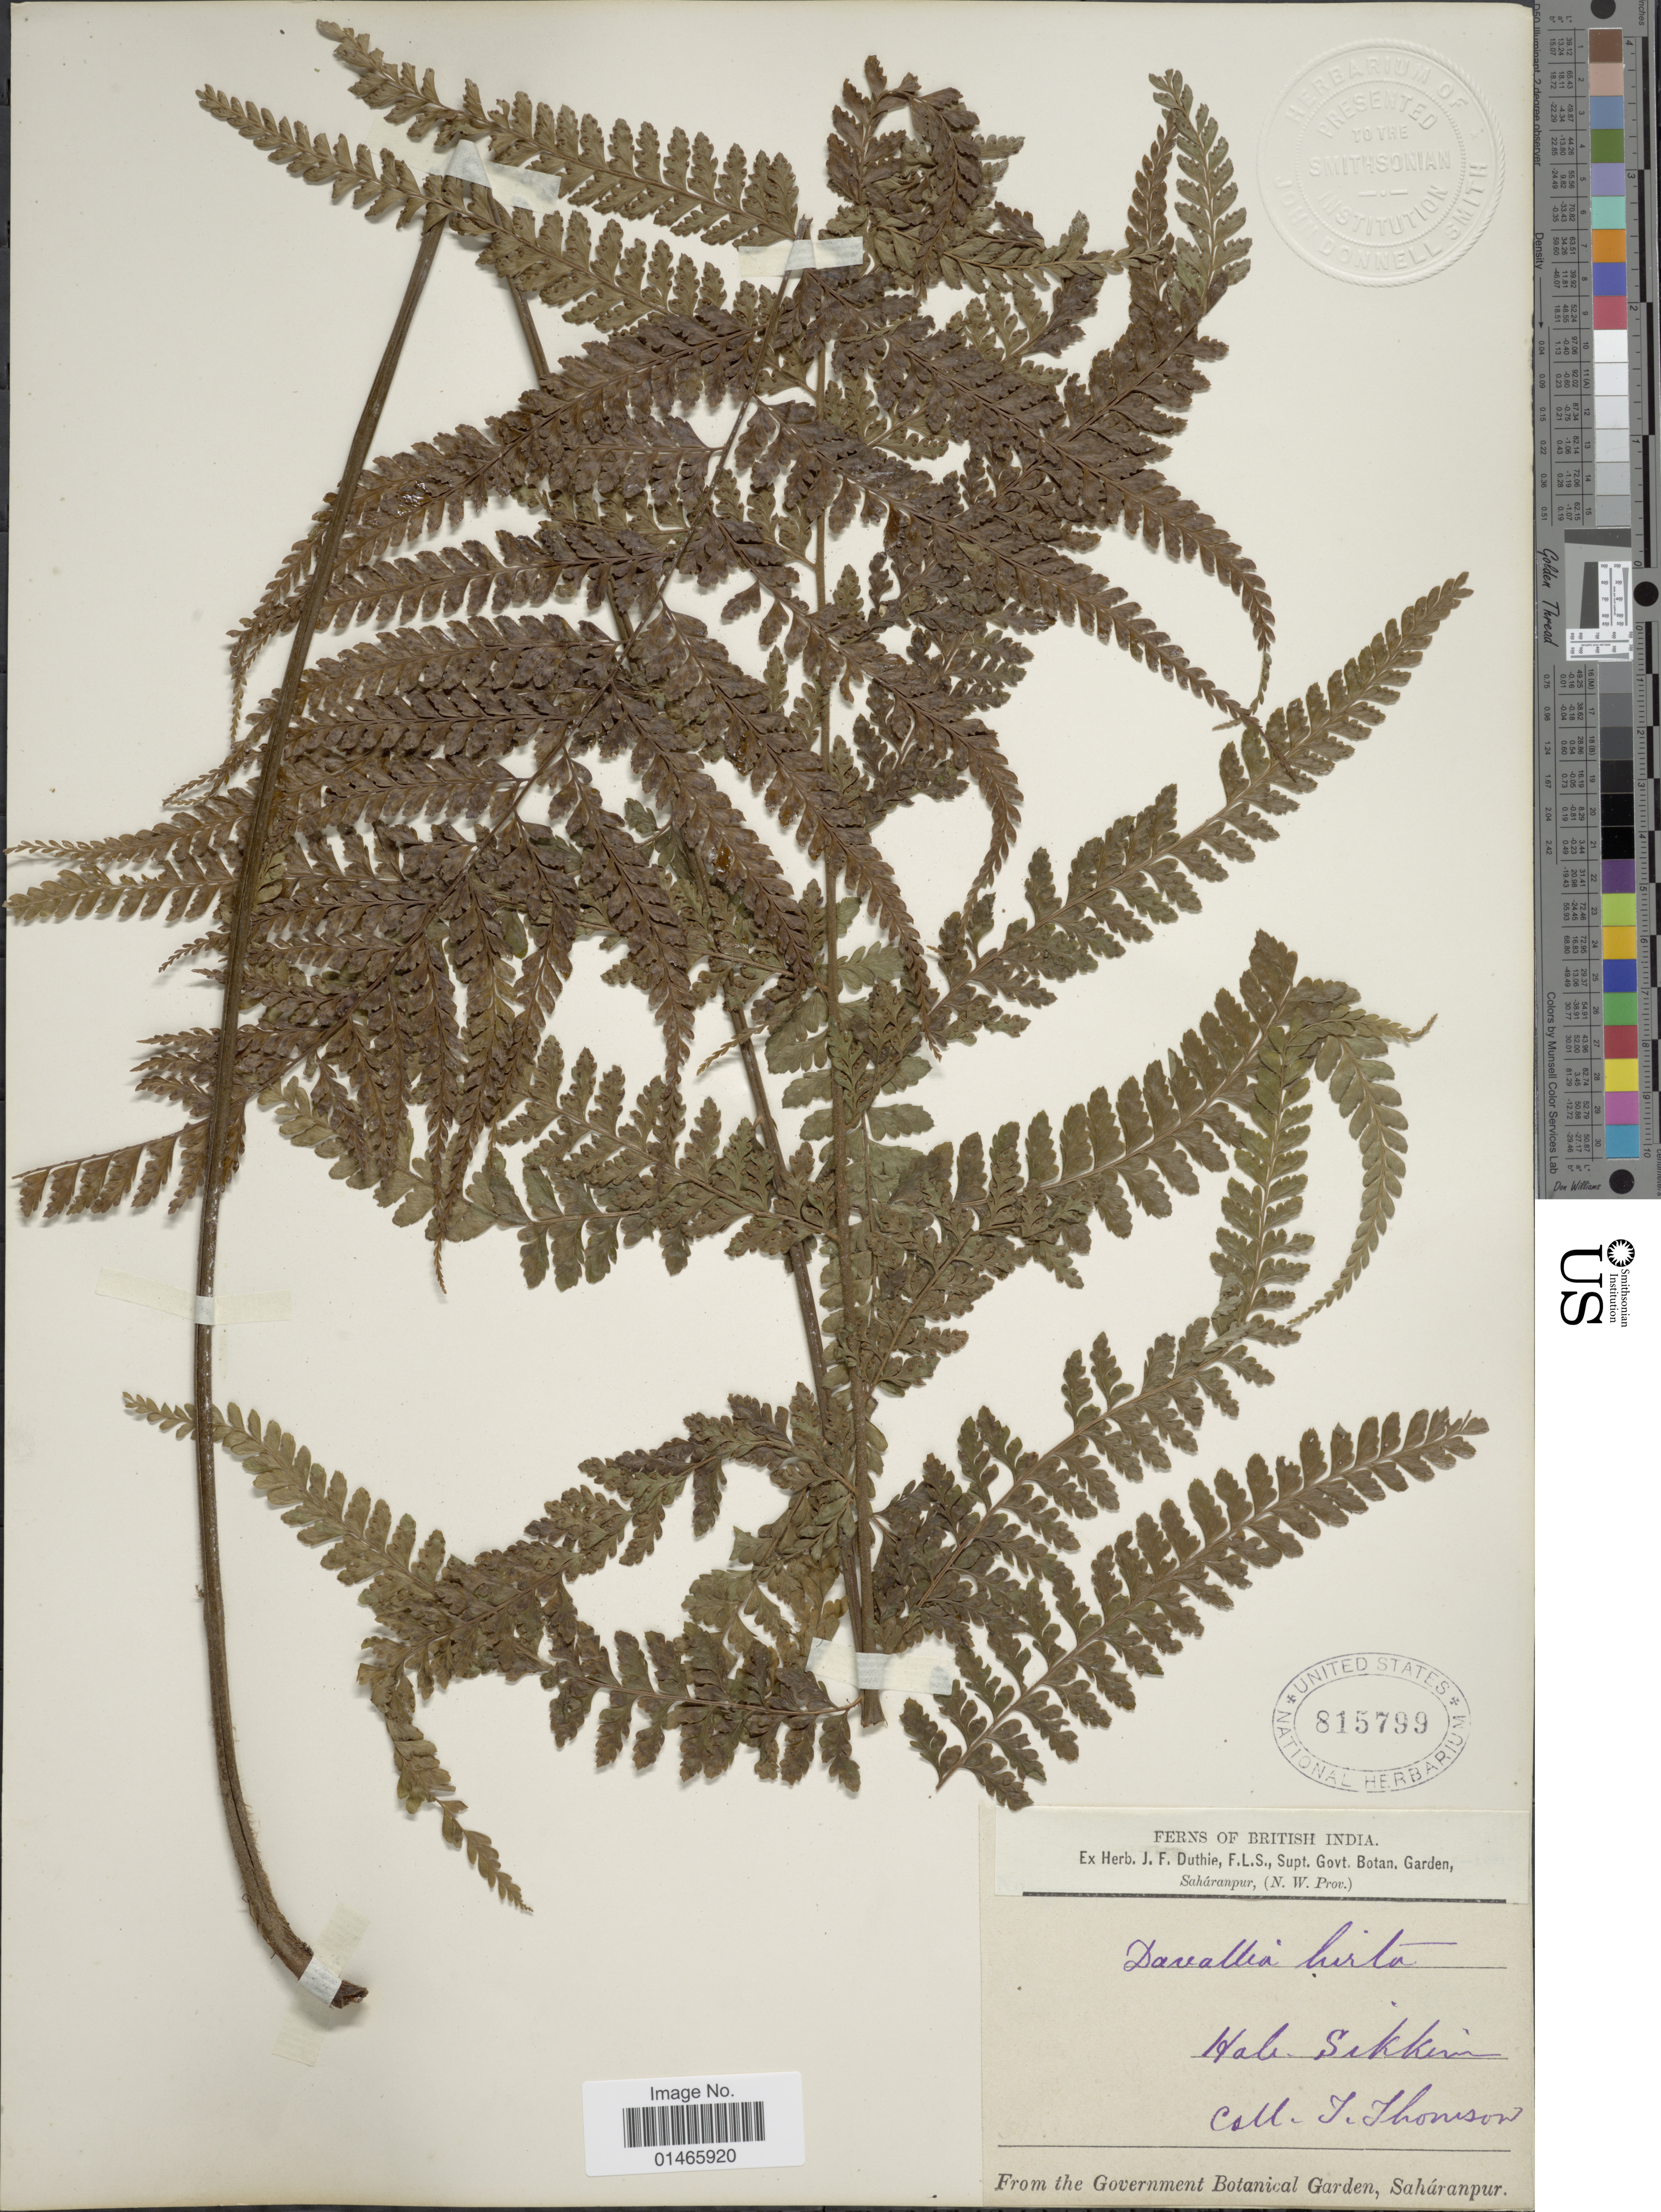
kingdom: Plantae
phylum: Tracheophyta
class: Polypodiopsida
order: Polypodiales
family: Dennstaedtiaceae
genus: Microlepia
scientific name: Microlepia strigosa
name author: (Thunb.) J. Presl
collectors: T. Thomson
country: India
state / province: Sikkim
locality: British India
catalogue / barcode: US 815799